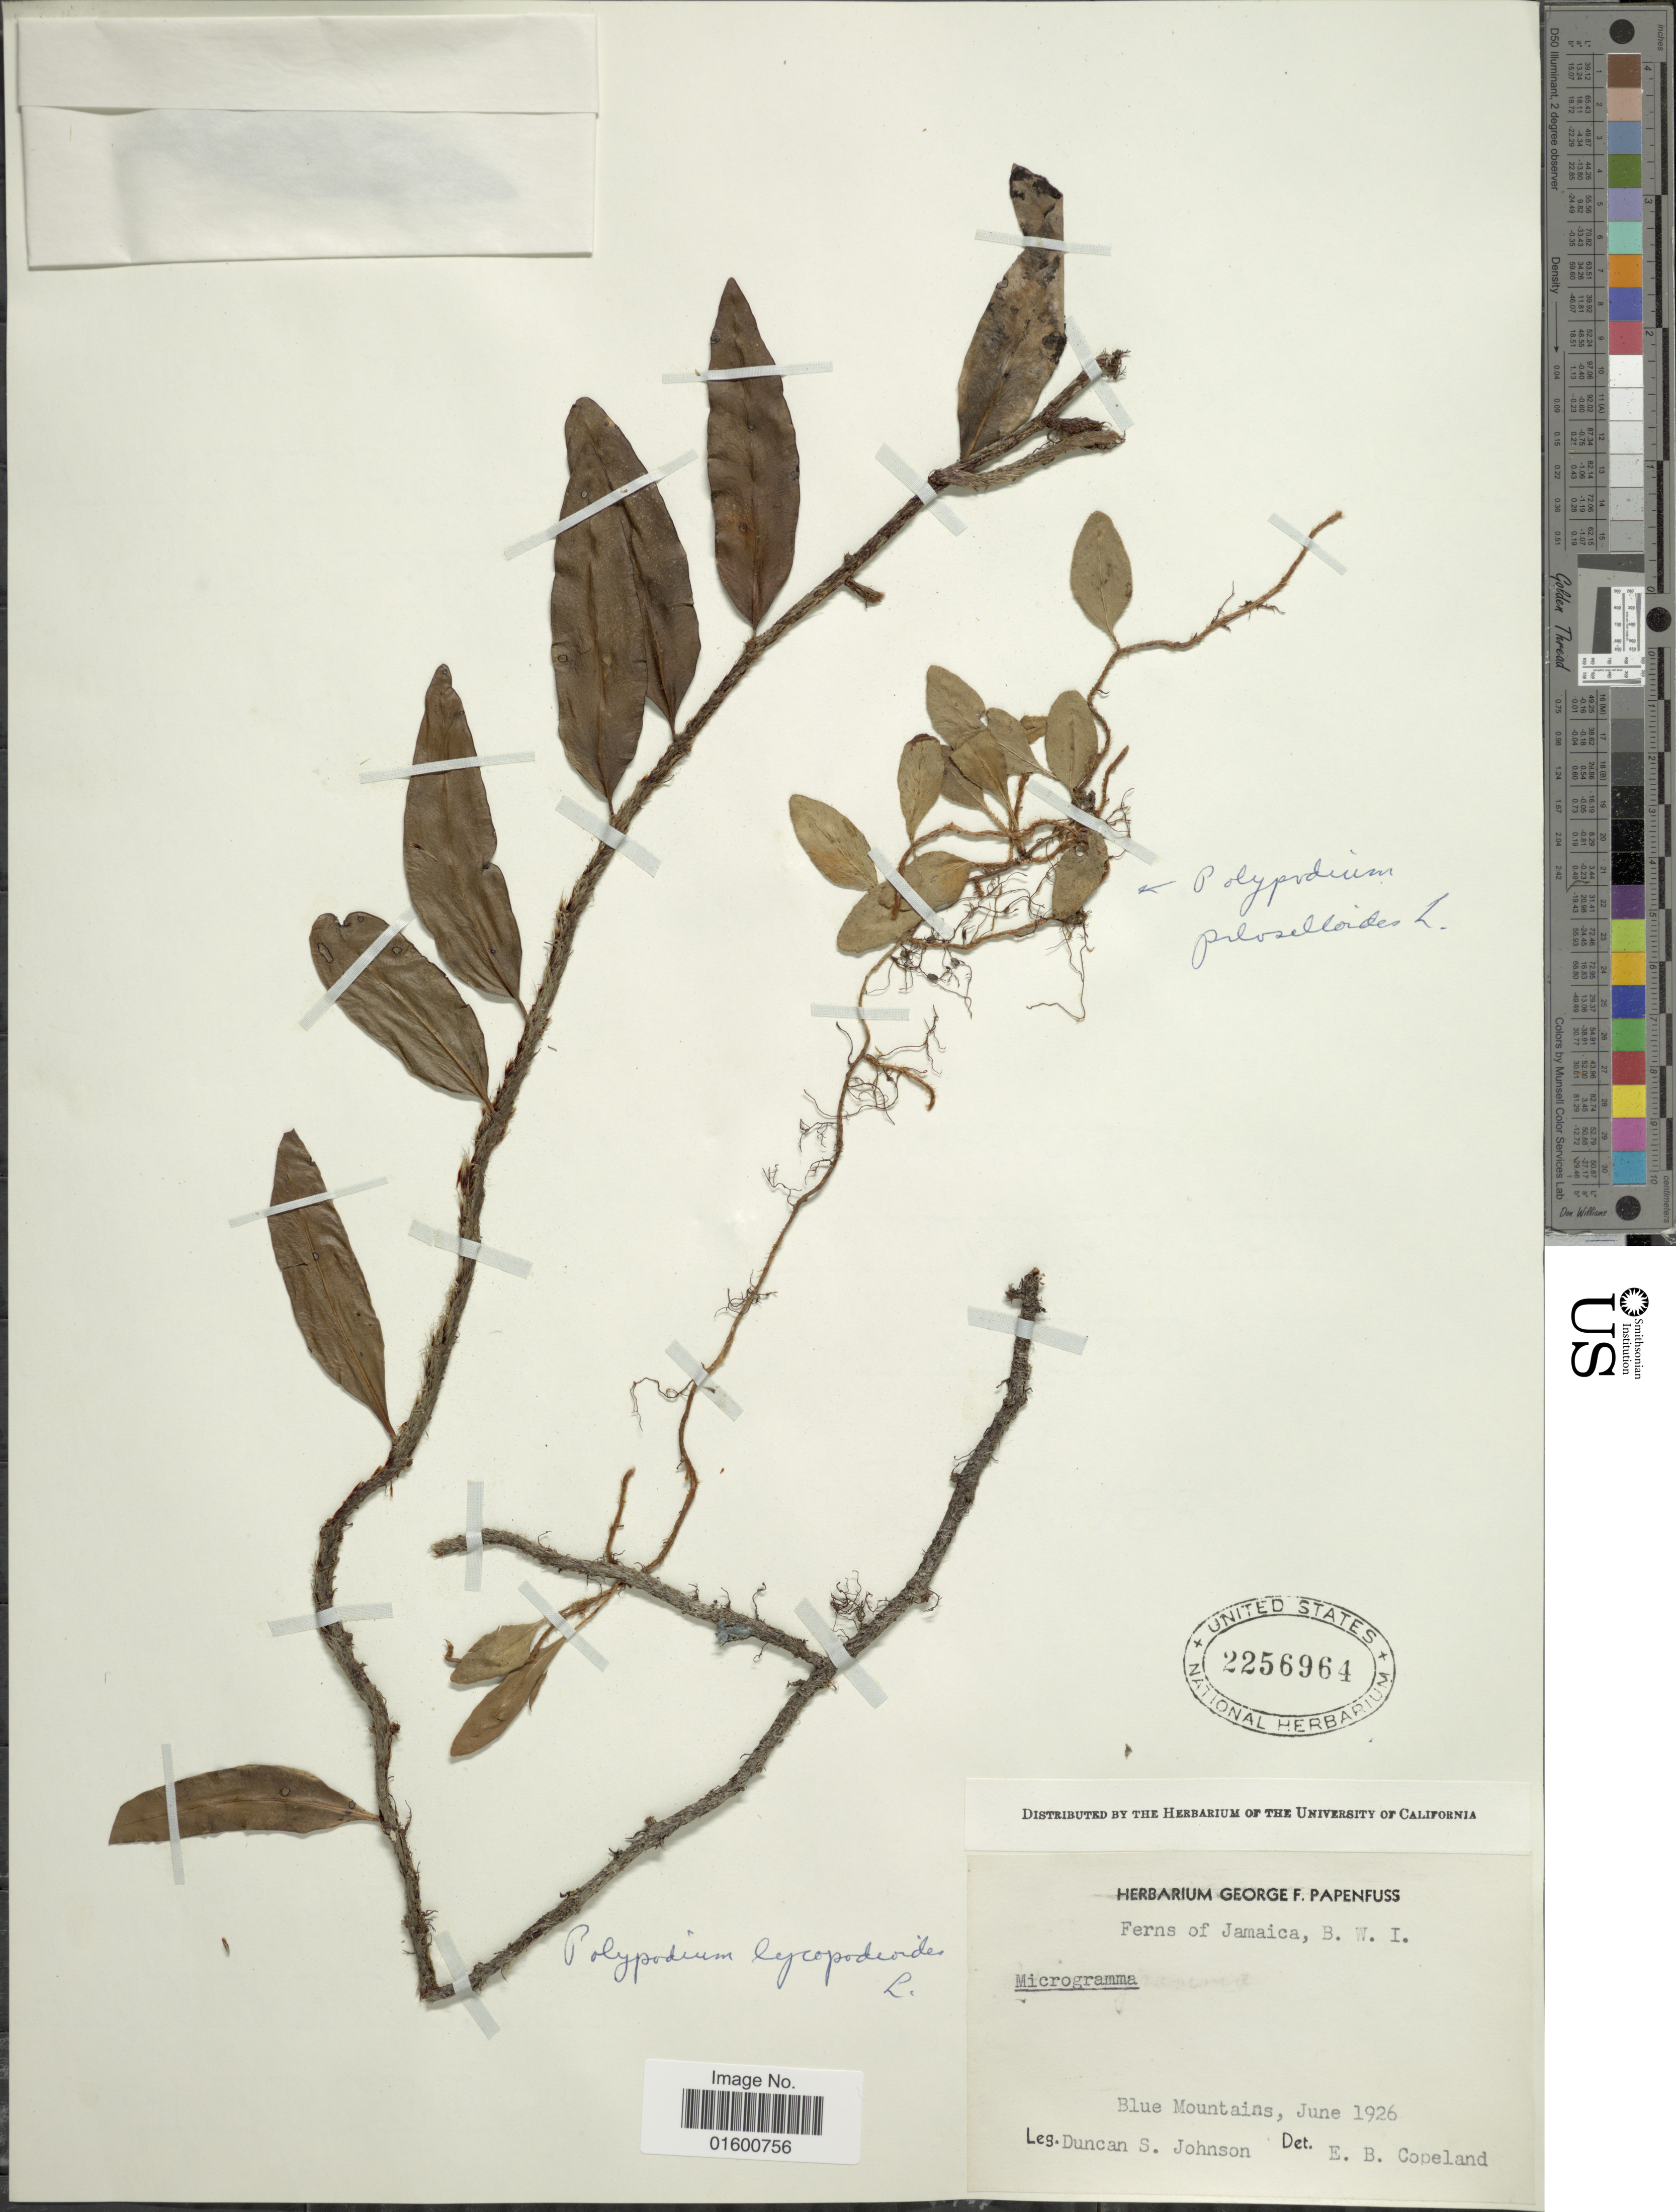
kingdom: Plantae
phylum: Tracheophyta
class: Polypodiopsida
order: Polypodiales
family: Polypodiaceae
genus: Microgramma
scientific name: Microgramma lycopodioides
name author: (L.) Copel.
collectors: D. S. Johnson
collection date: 1926-06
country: Jamaica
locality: Jamaica, B. W. I., Blue Mountains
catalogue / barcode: US 2256964